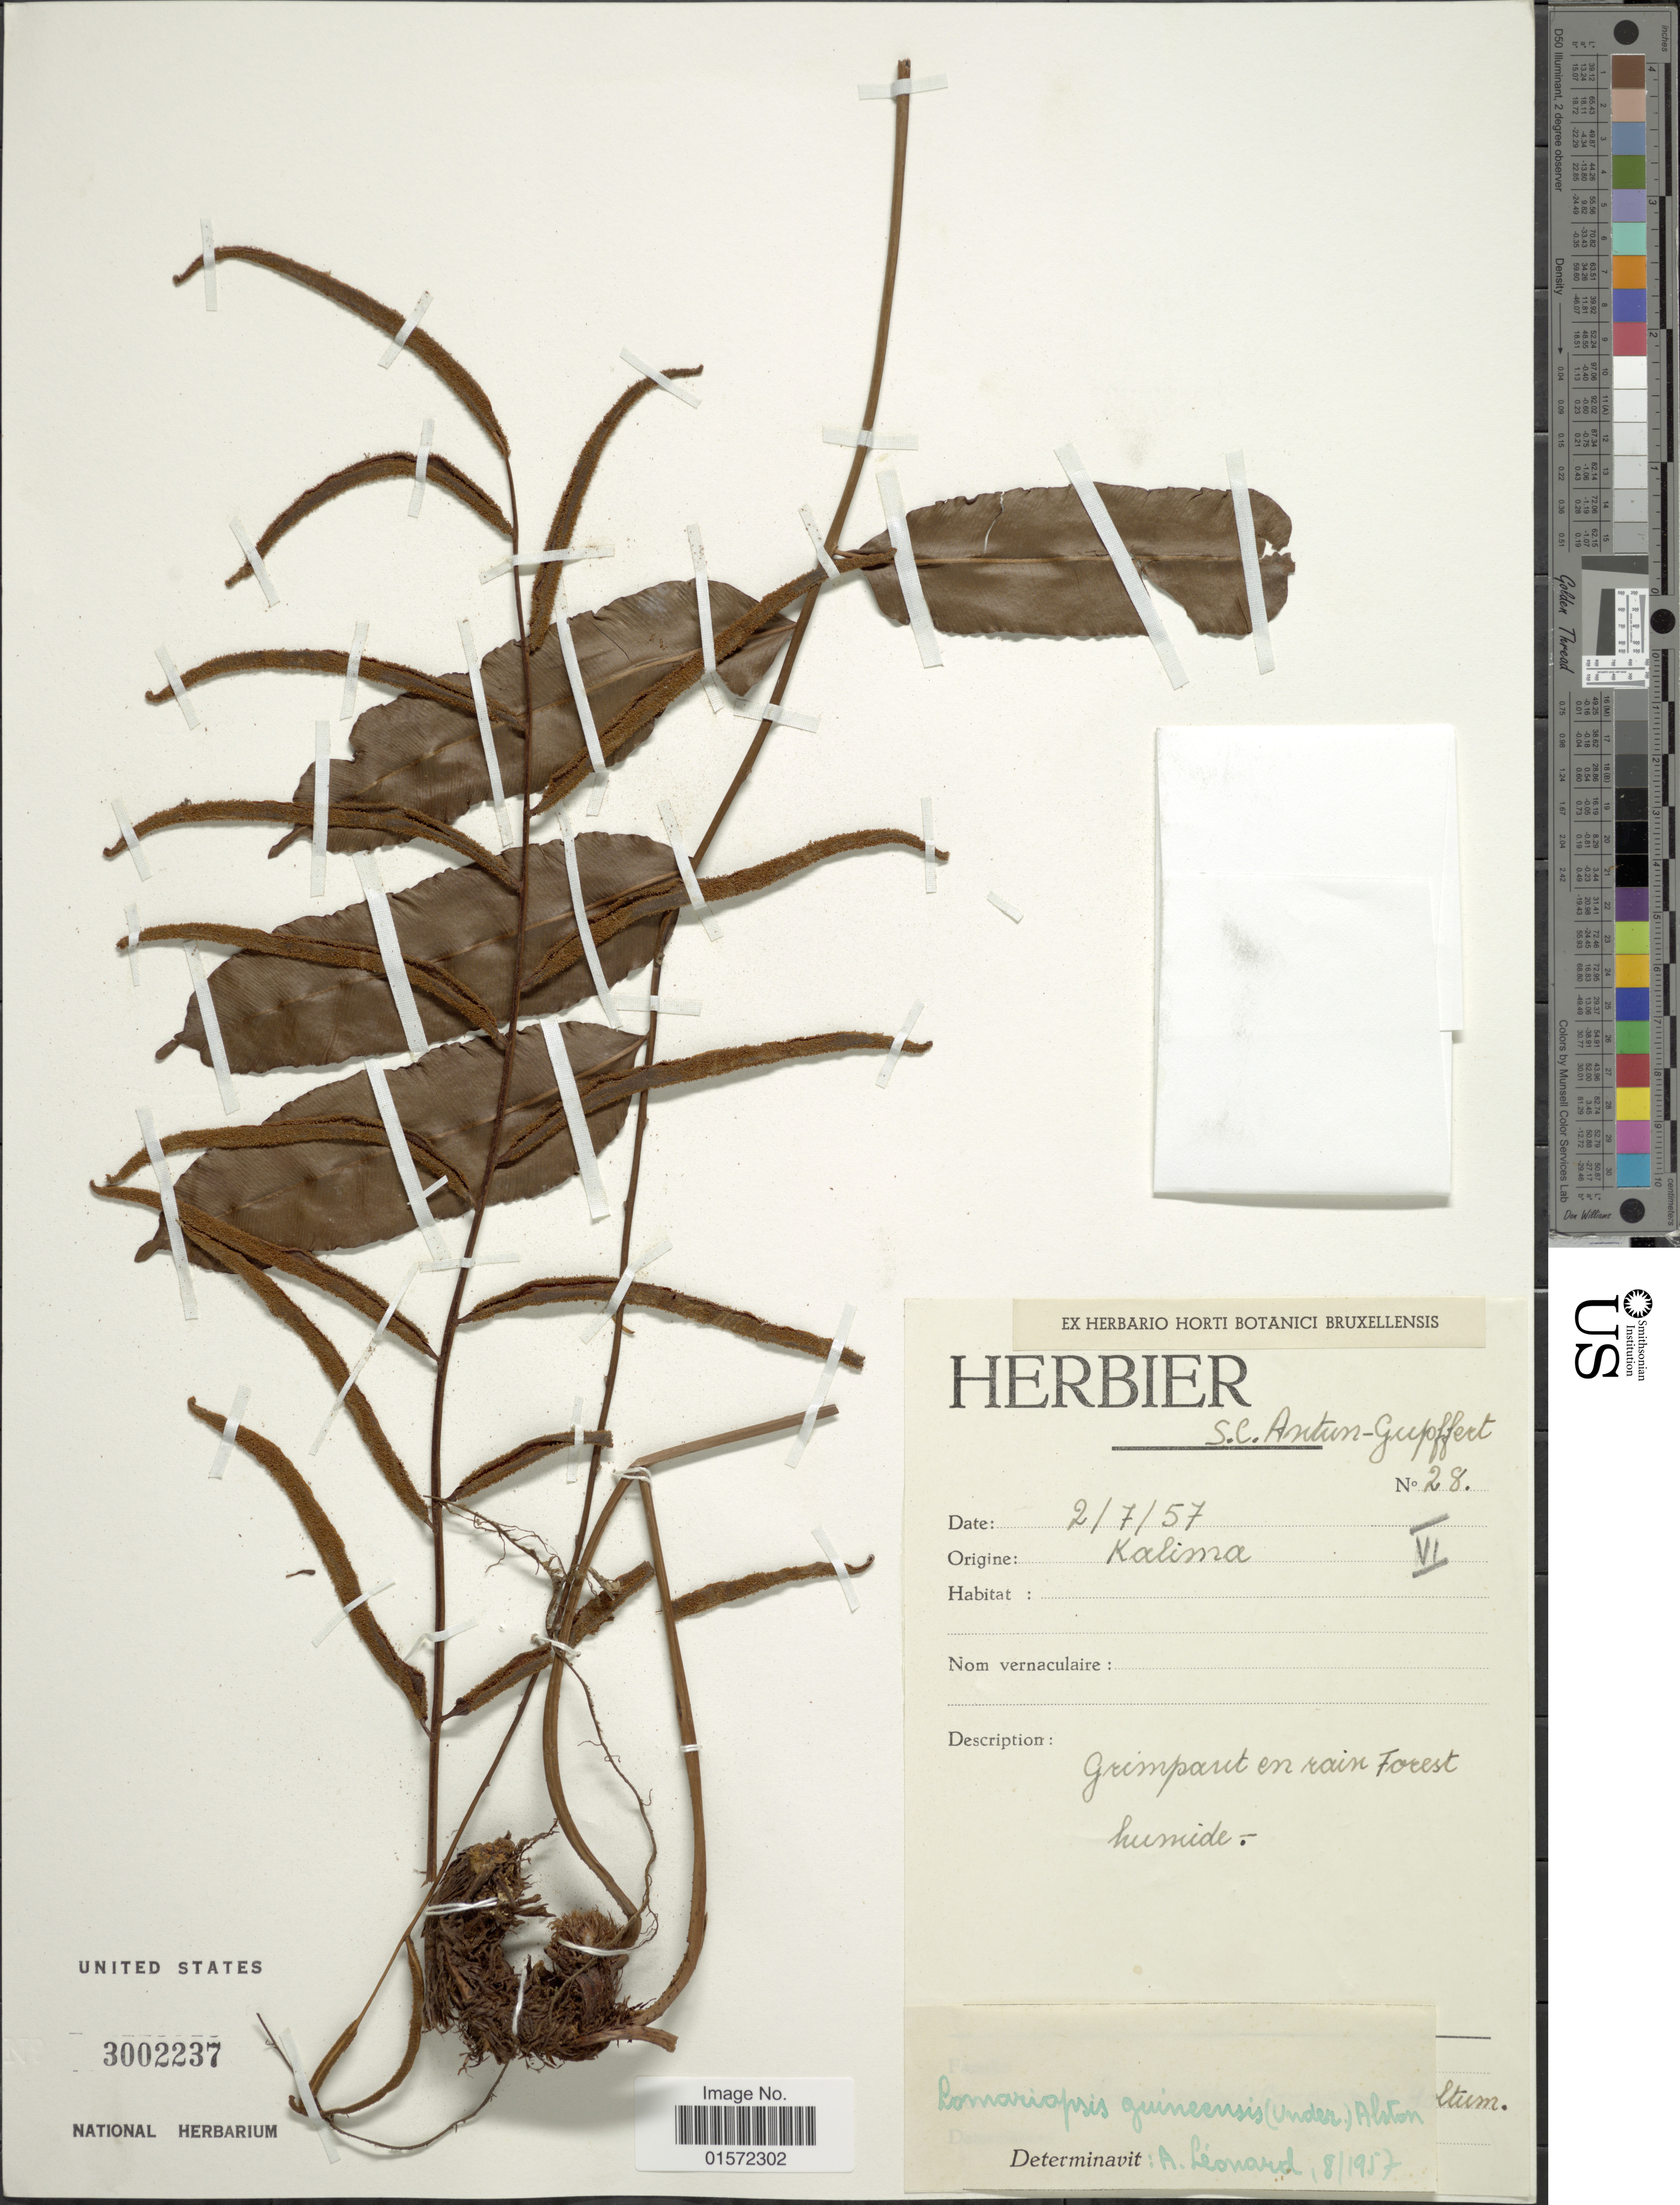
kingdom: Plantae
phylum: Tracheophyta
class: Polypodiopsida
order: Polypodiales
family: Lomariopsidaceae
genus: Lomariopsis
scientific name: Lomariopsis guineensis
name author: Holttum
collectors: ex herb. S. C. Antun-Gupffert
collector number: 28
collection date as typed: Transcribed d/m/y: 2/7/57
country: Congo, Democratic Republic of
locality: Kalima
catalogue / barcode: US 3002237